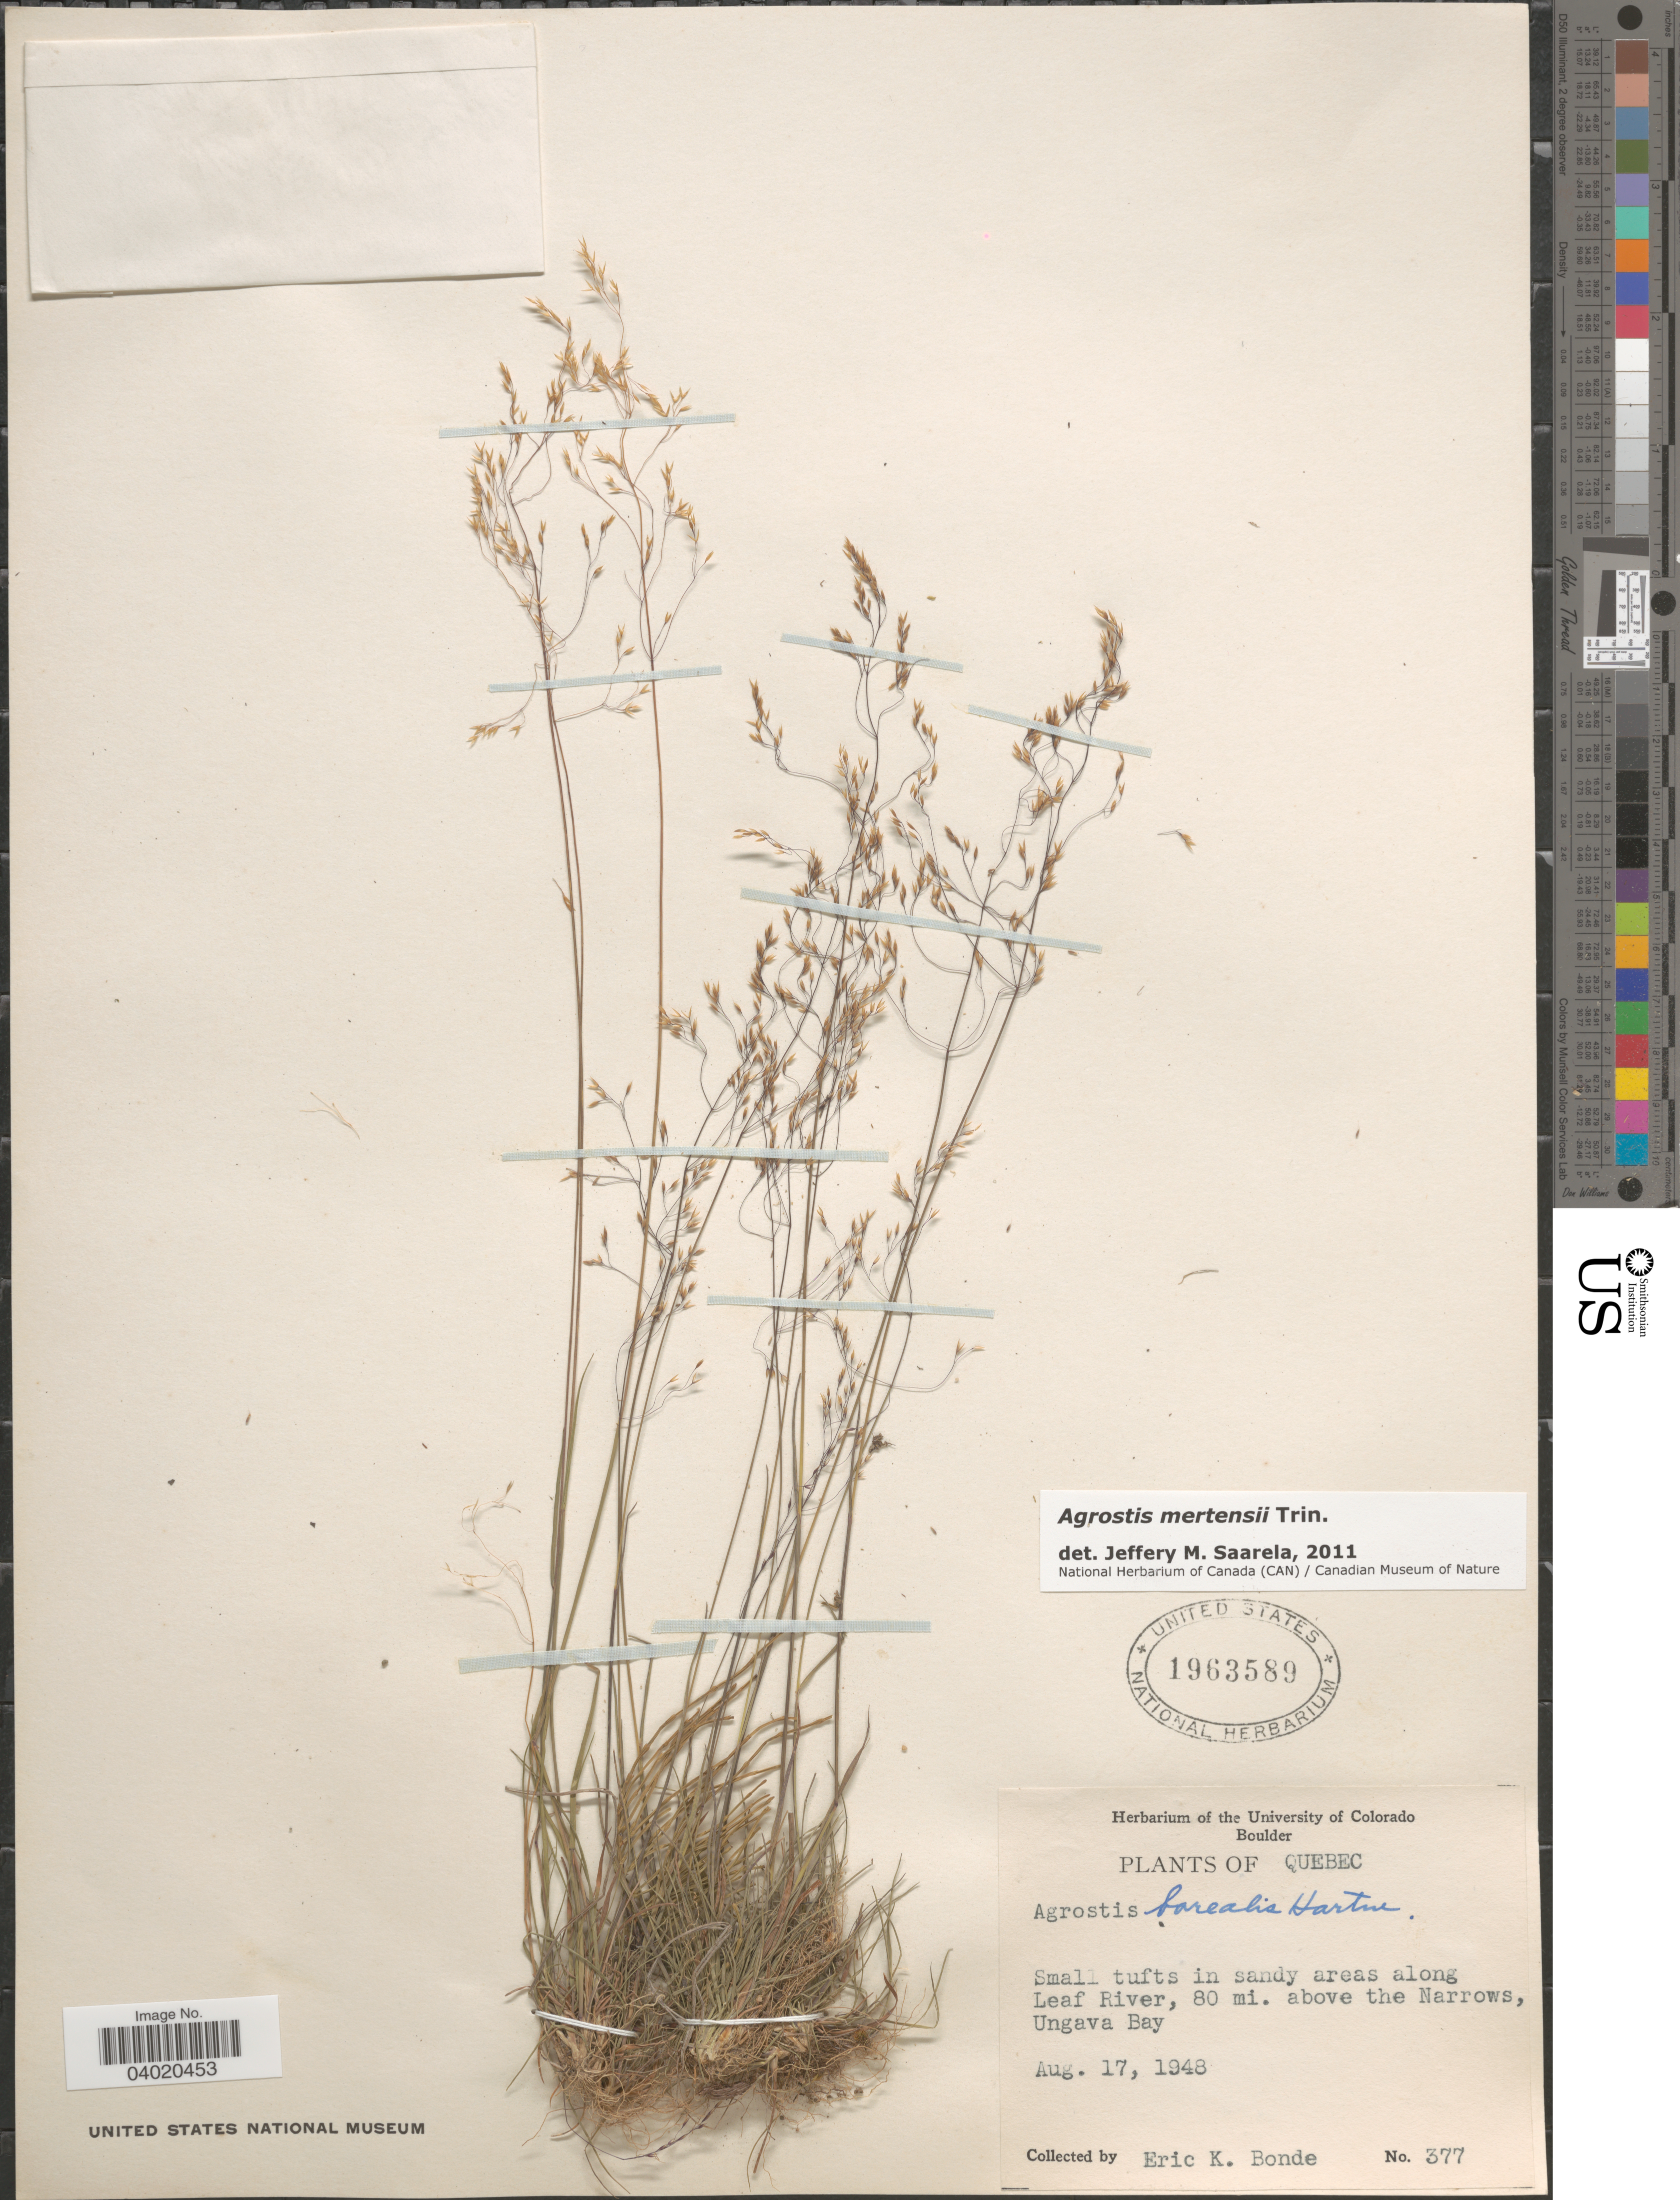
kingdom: Plantae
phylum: Tracheophyta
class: Liliopsida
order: Poales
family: Poaceae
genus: Agrostis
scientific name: Agrostis mertensii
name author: Trin.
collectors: E. Bonde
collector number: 377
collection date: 1948-08-17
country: Canada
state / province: Quebec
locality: Small tufts in sandy areas along Leaf River, 80 mi. above the Narrows, Ungava Bay.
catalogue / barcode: US 1963589